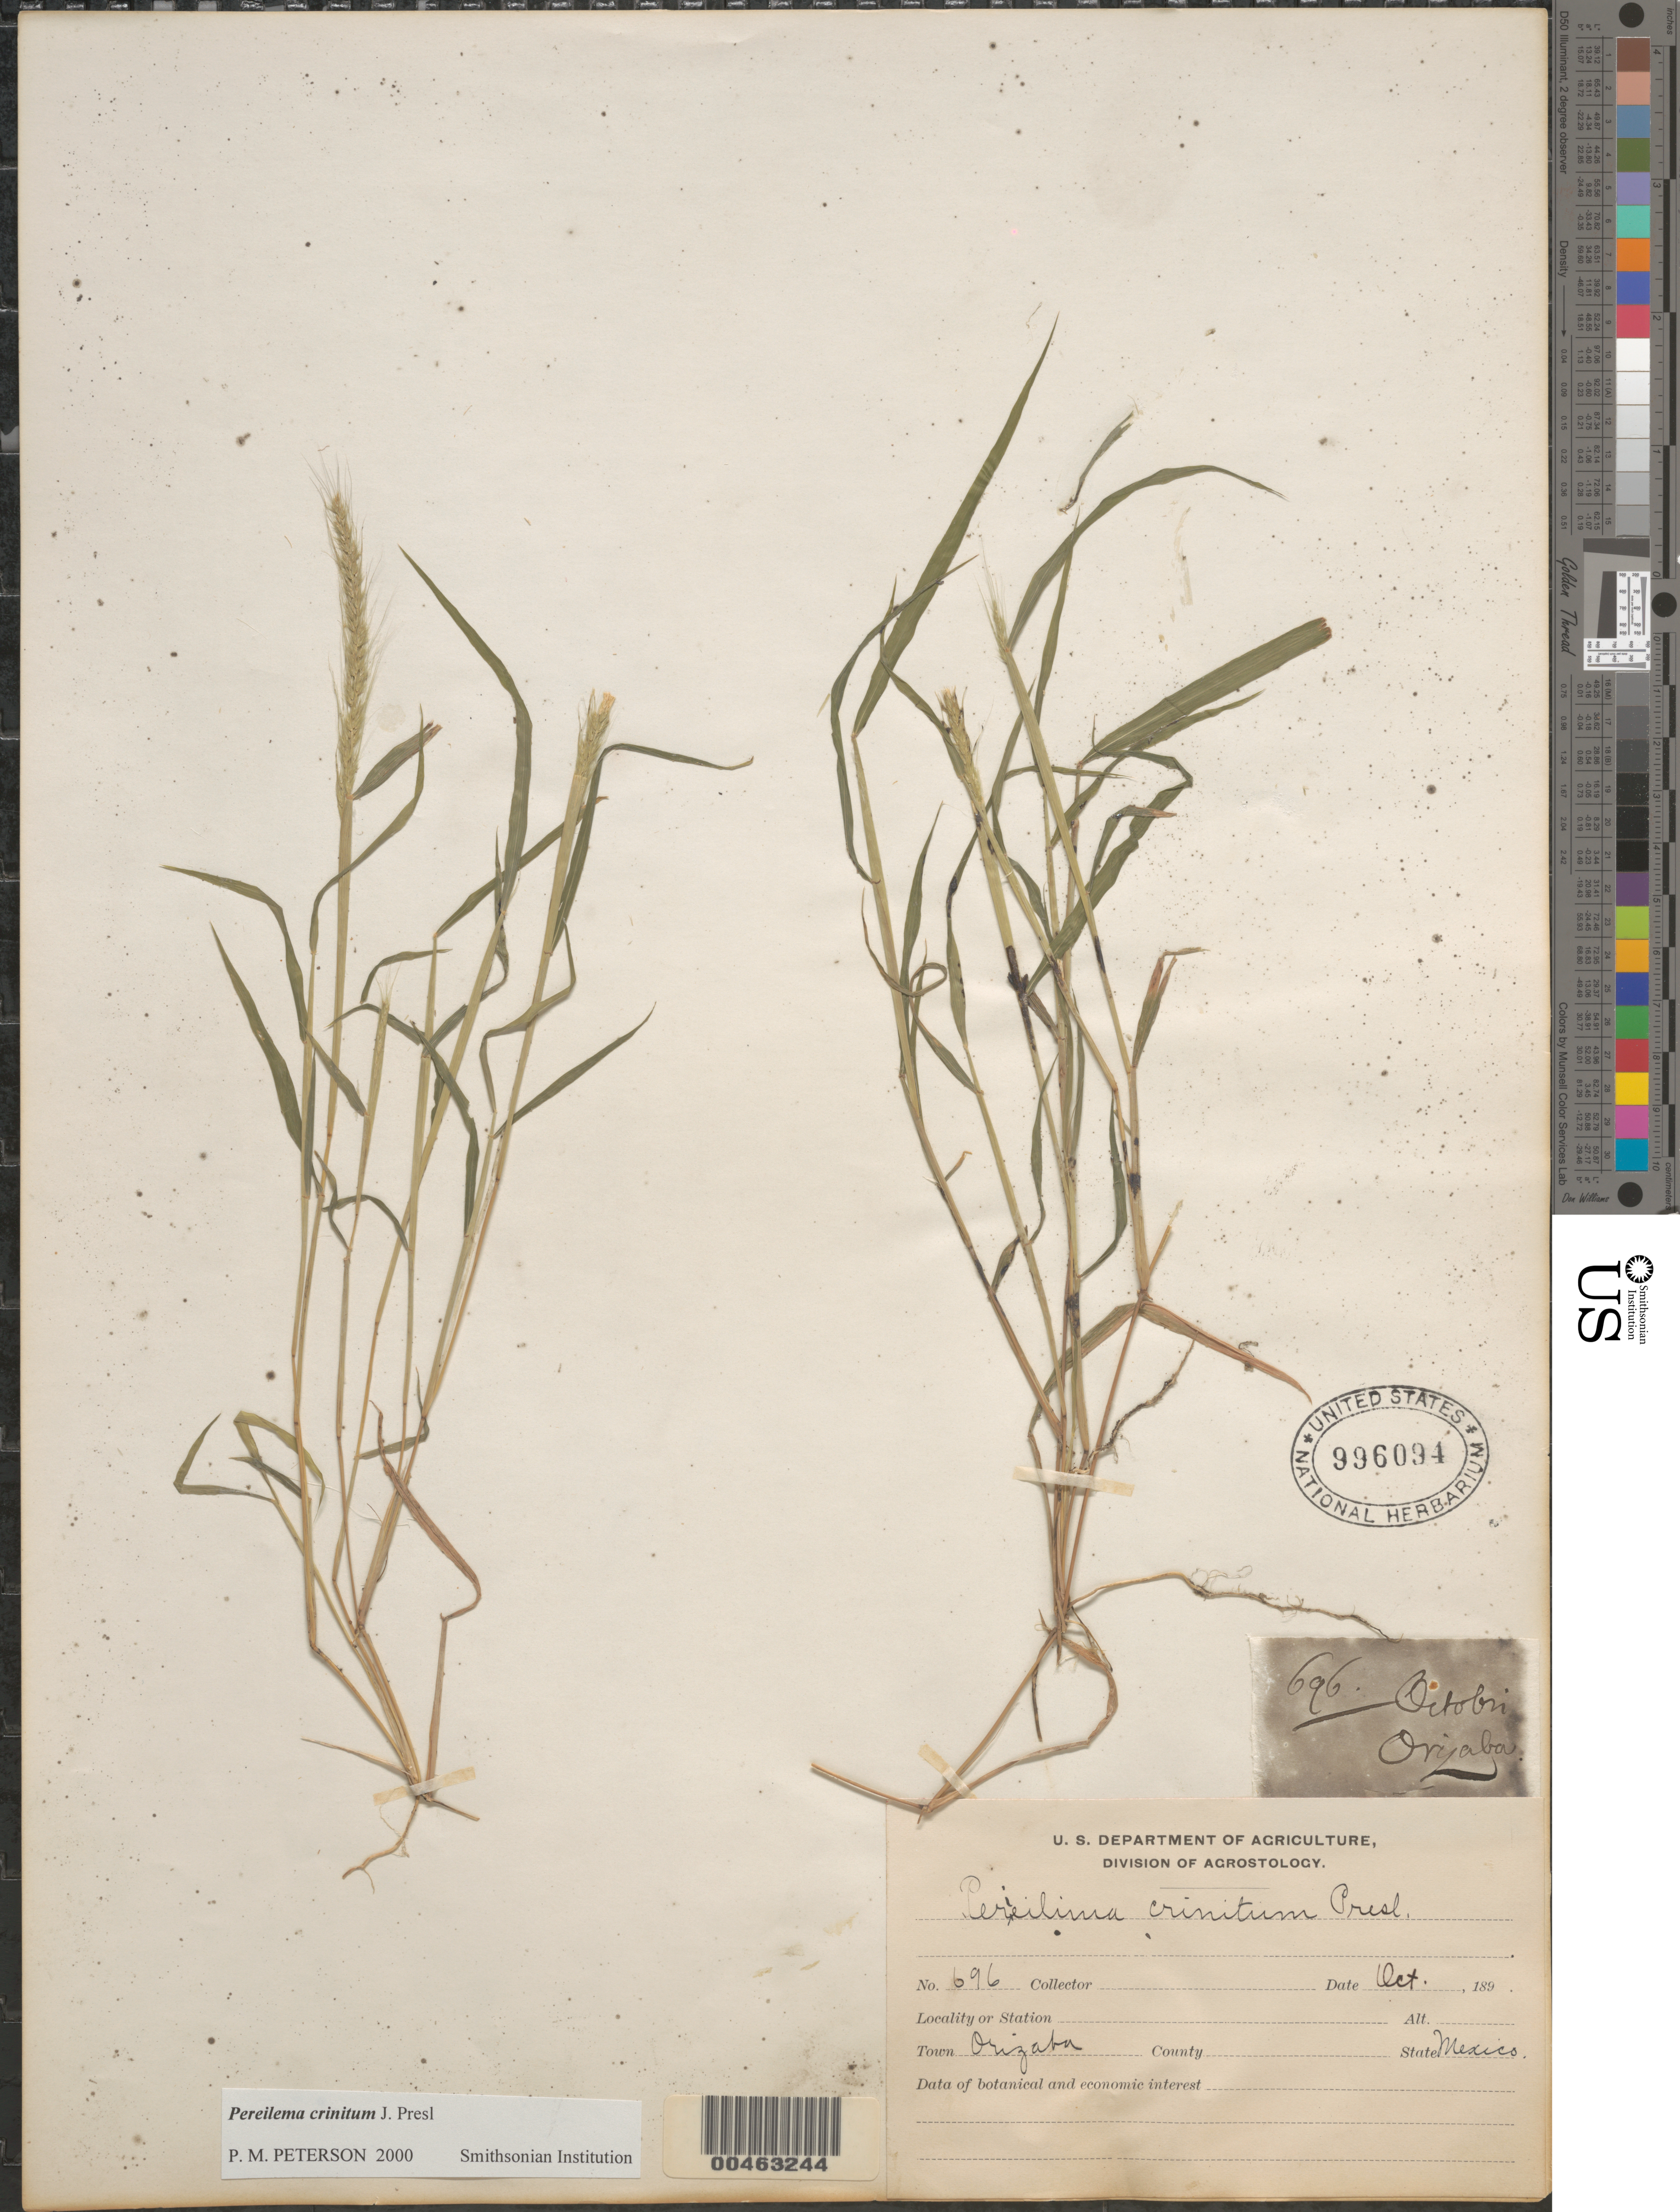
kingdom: Plantae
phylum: Tracheophyta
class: Liliopsida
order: Poales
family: Poaceae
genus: Pereilema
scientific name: Pereilema crinitum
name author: J. Presl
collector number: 696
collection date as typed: Oct 18??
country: Mexico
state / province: Veracruz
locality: Orizaba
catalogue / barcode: US 996094